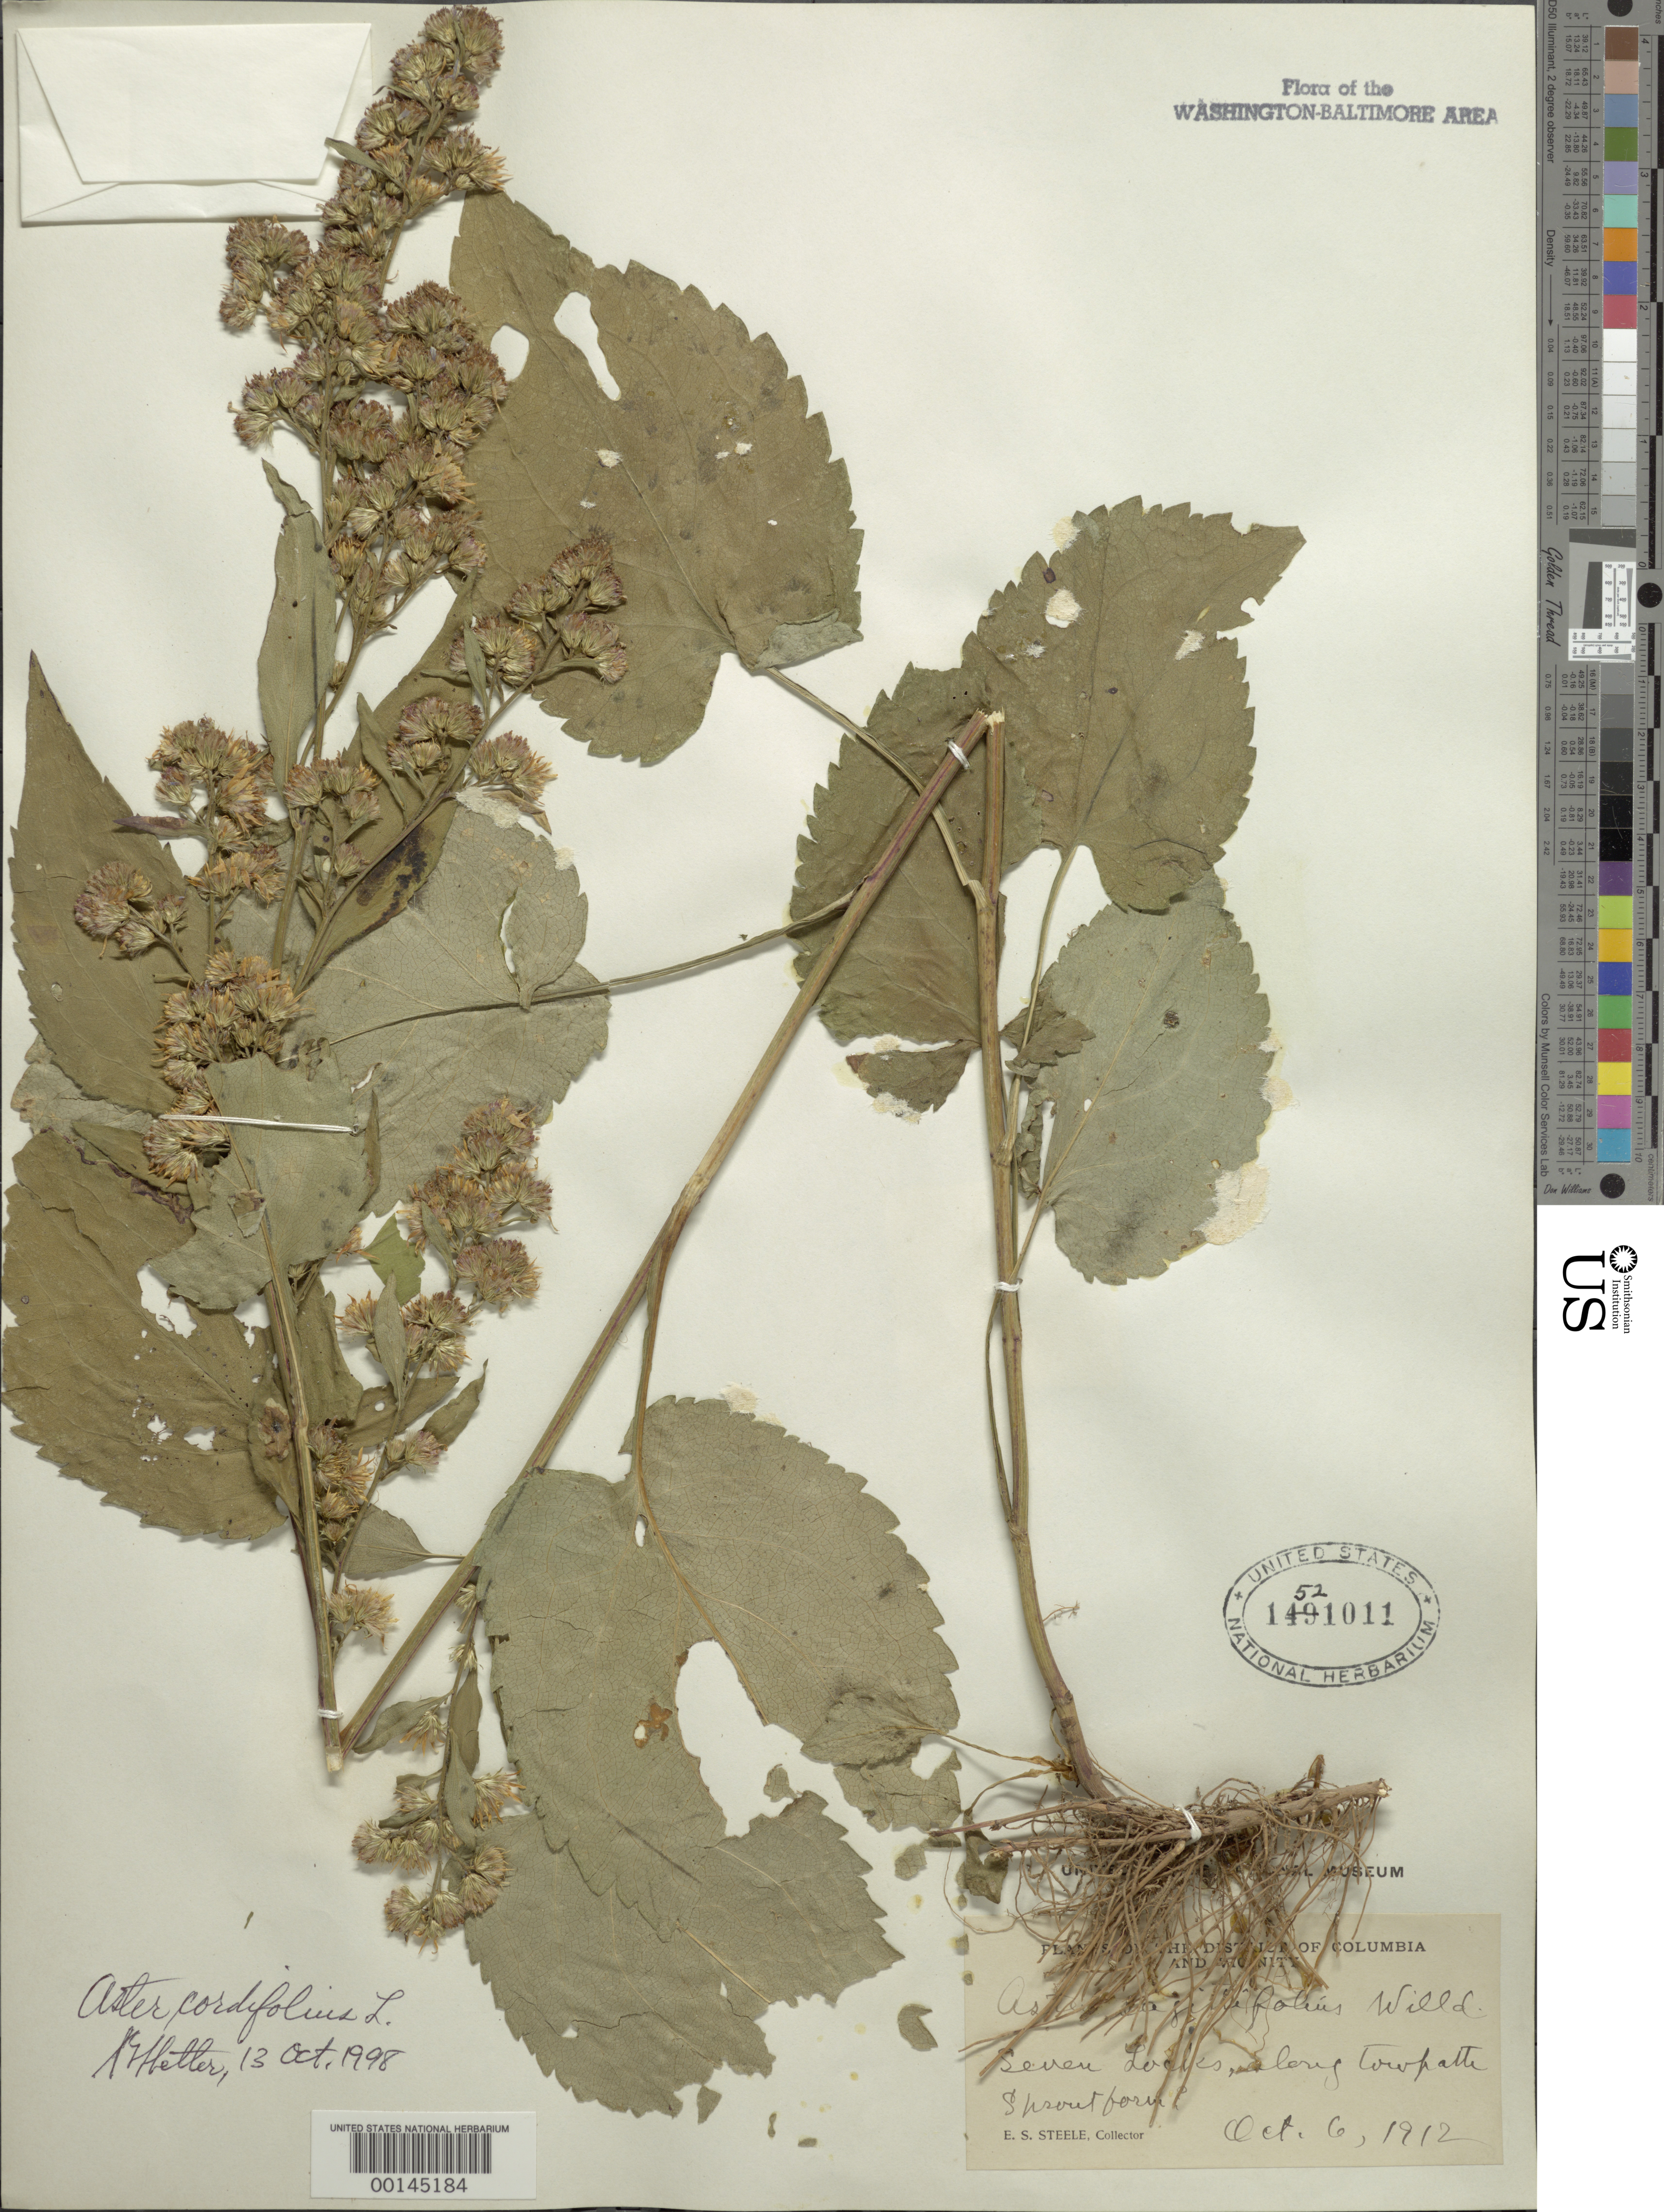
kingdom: Plantae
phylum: Tracheophyta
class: Magnoliopsida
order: Asterales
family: Asteraceae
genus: Symphyotrichum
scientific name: Symphyotrichum cordifolium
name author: (L.) G.L. Nesom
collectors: E. Steele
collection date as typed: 06 Oct 1912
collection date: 1912-10-06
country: United States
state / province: Maryland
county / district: Montgomery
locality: Seven Locks Towpath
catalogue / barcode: US 1521011